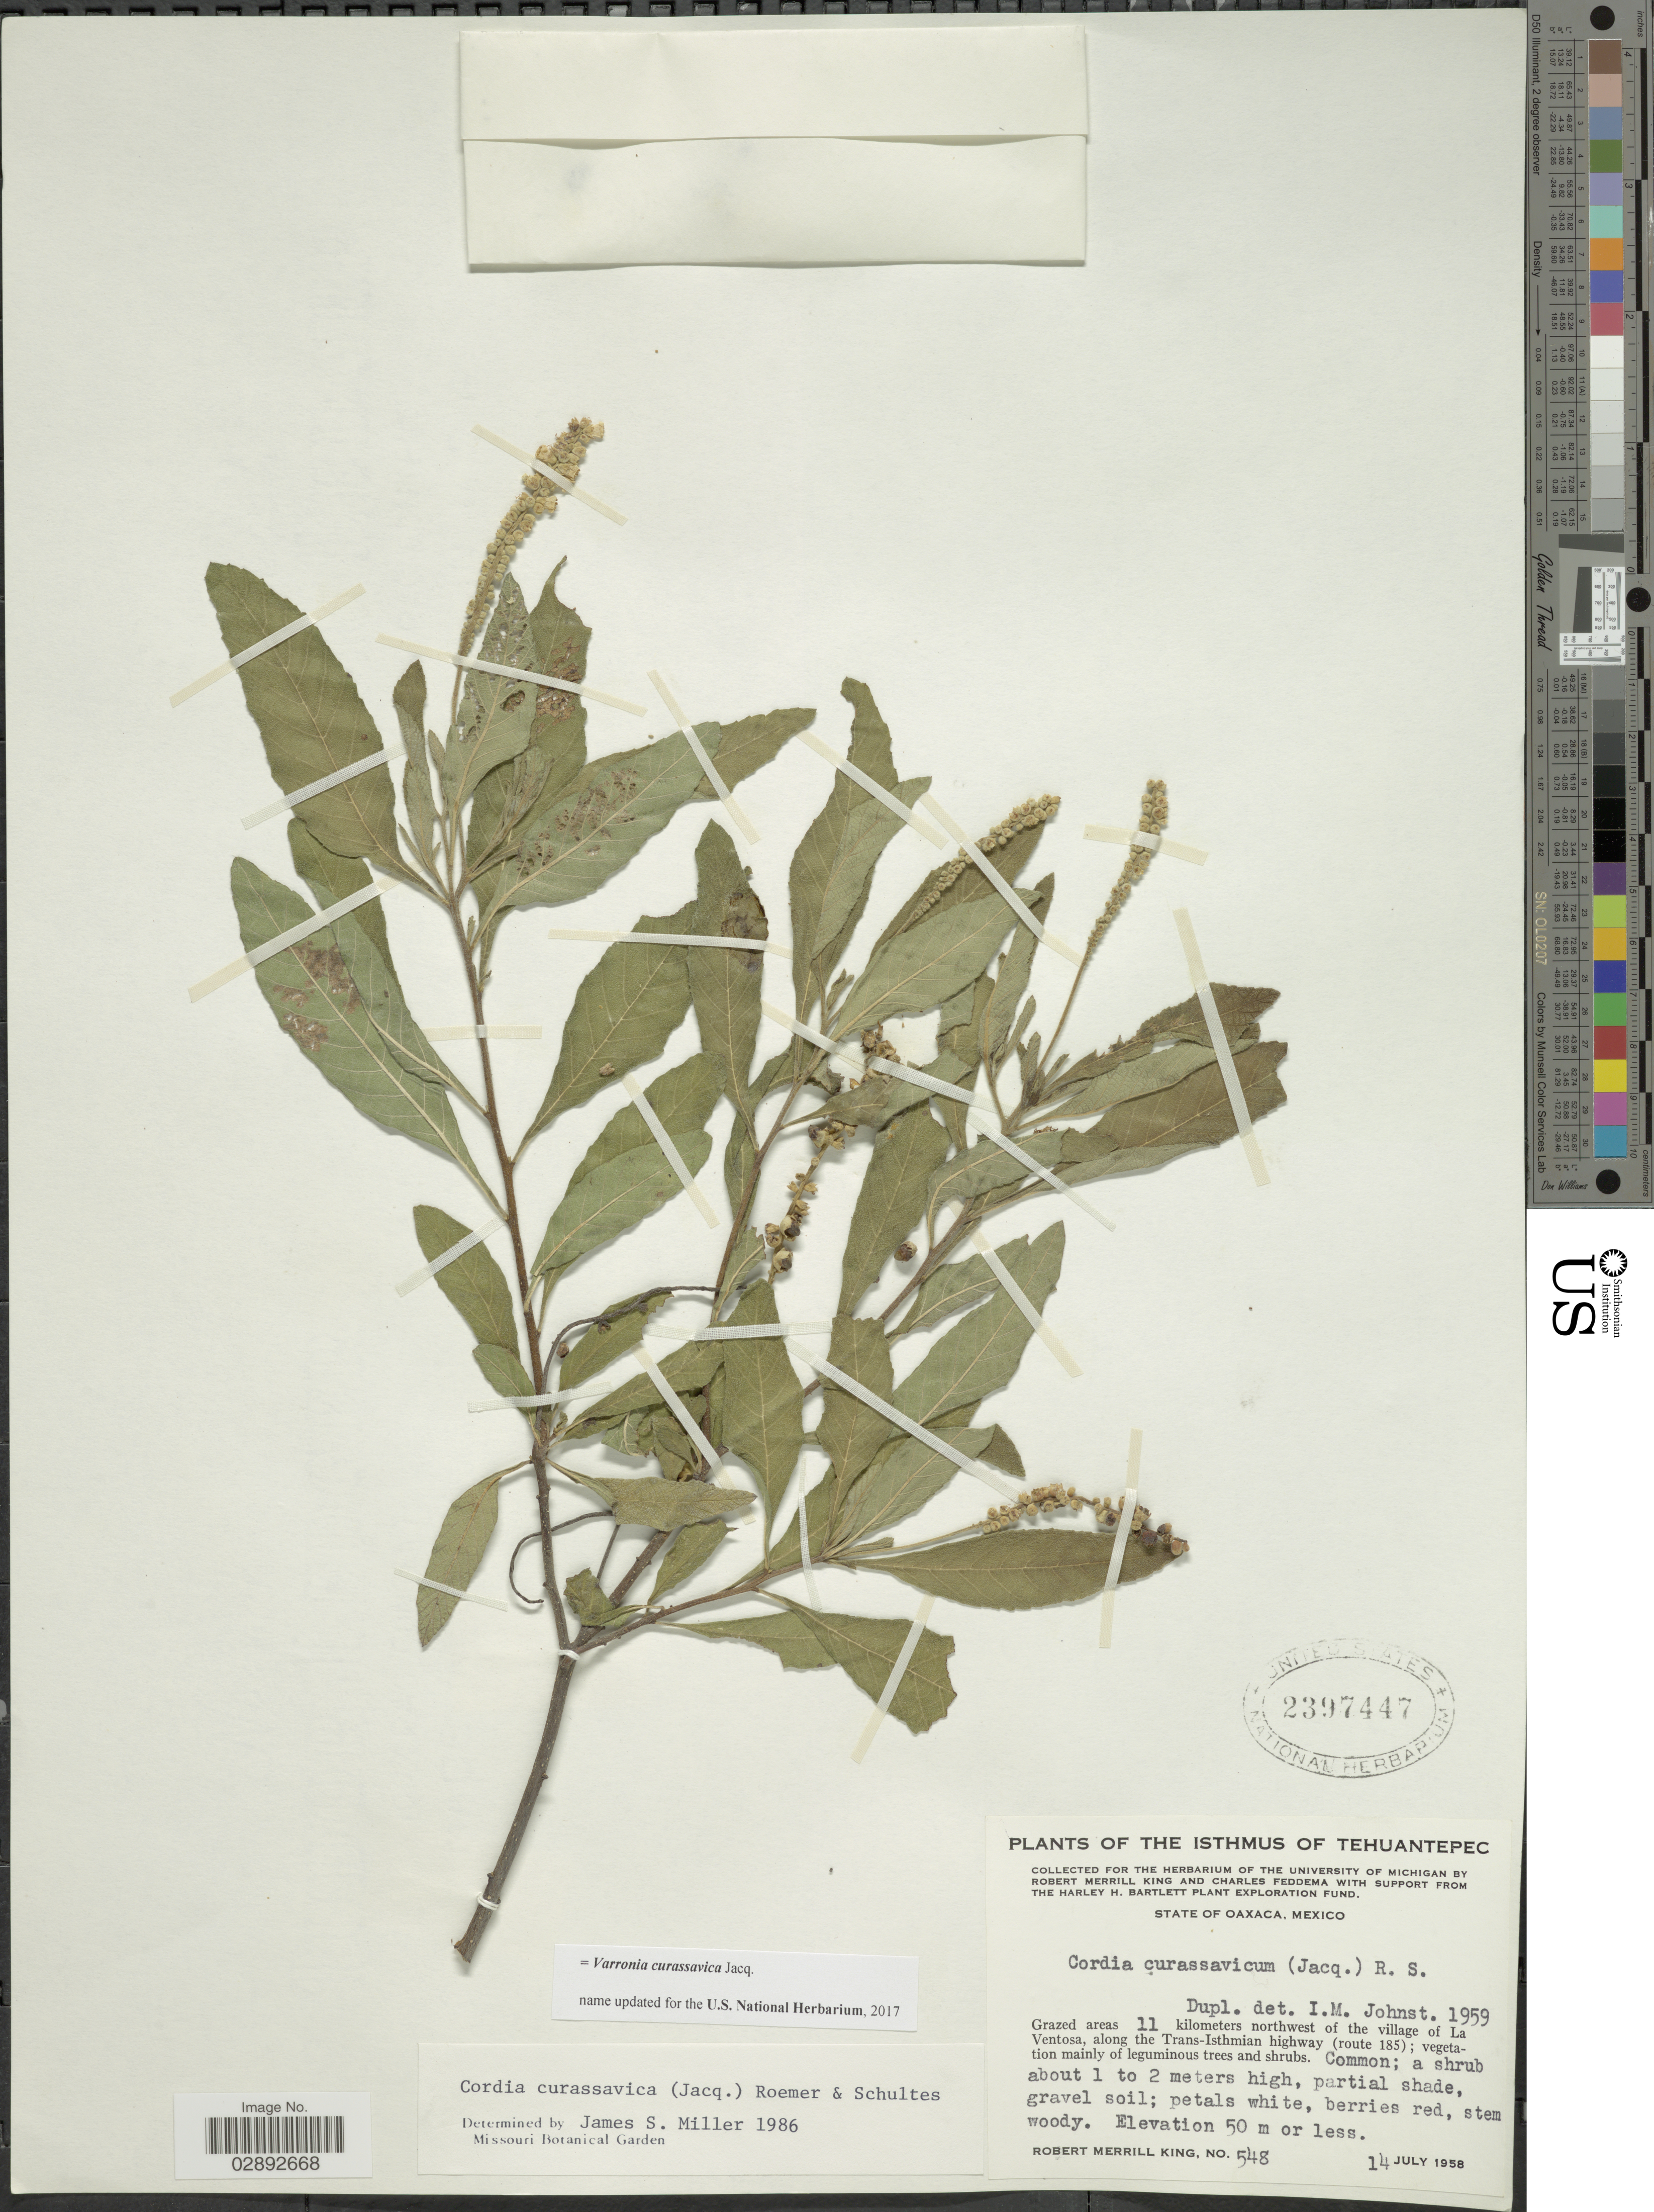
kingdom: Plantae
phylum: Tracheophyta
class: Magnoliopsida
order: Boraginales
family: Cordiaceae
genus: Varronia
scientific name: Varronia curassavica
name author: Jacq.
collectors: R. M. King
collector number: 548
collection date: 1958-07-14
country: Mexico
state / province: Oaxaca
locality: Isthmus of Tehuantepec. Grazed areas 11 kilometers northwest of the village of La Ventosa, along the Trans-Isthmian highway (route 185).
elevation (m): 50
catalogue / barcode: US 2397447